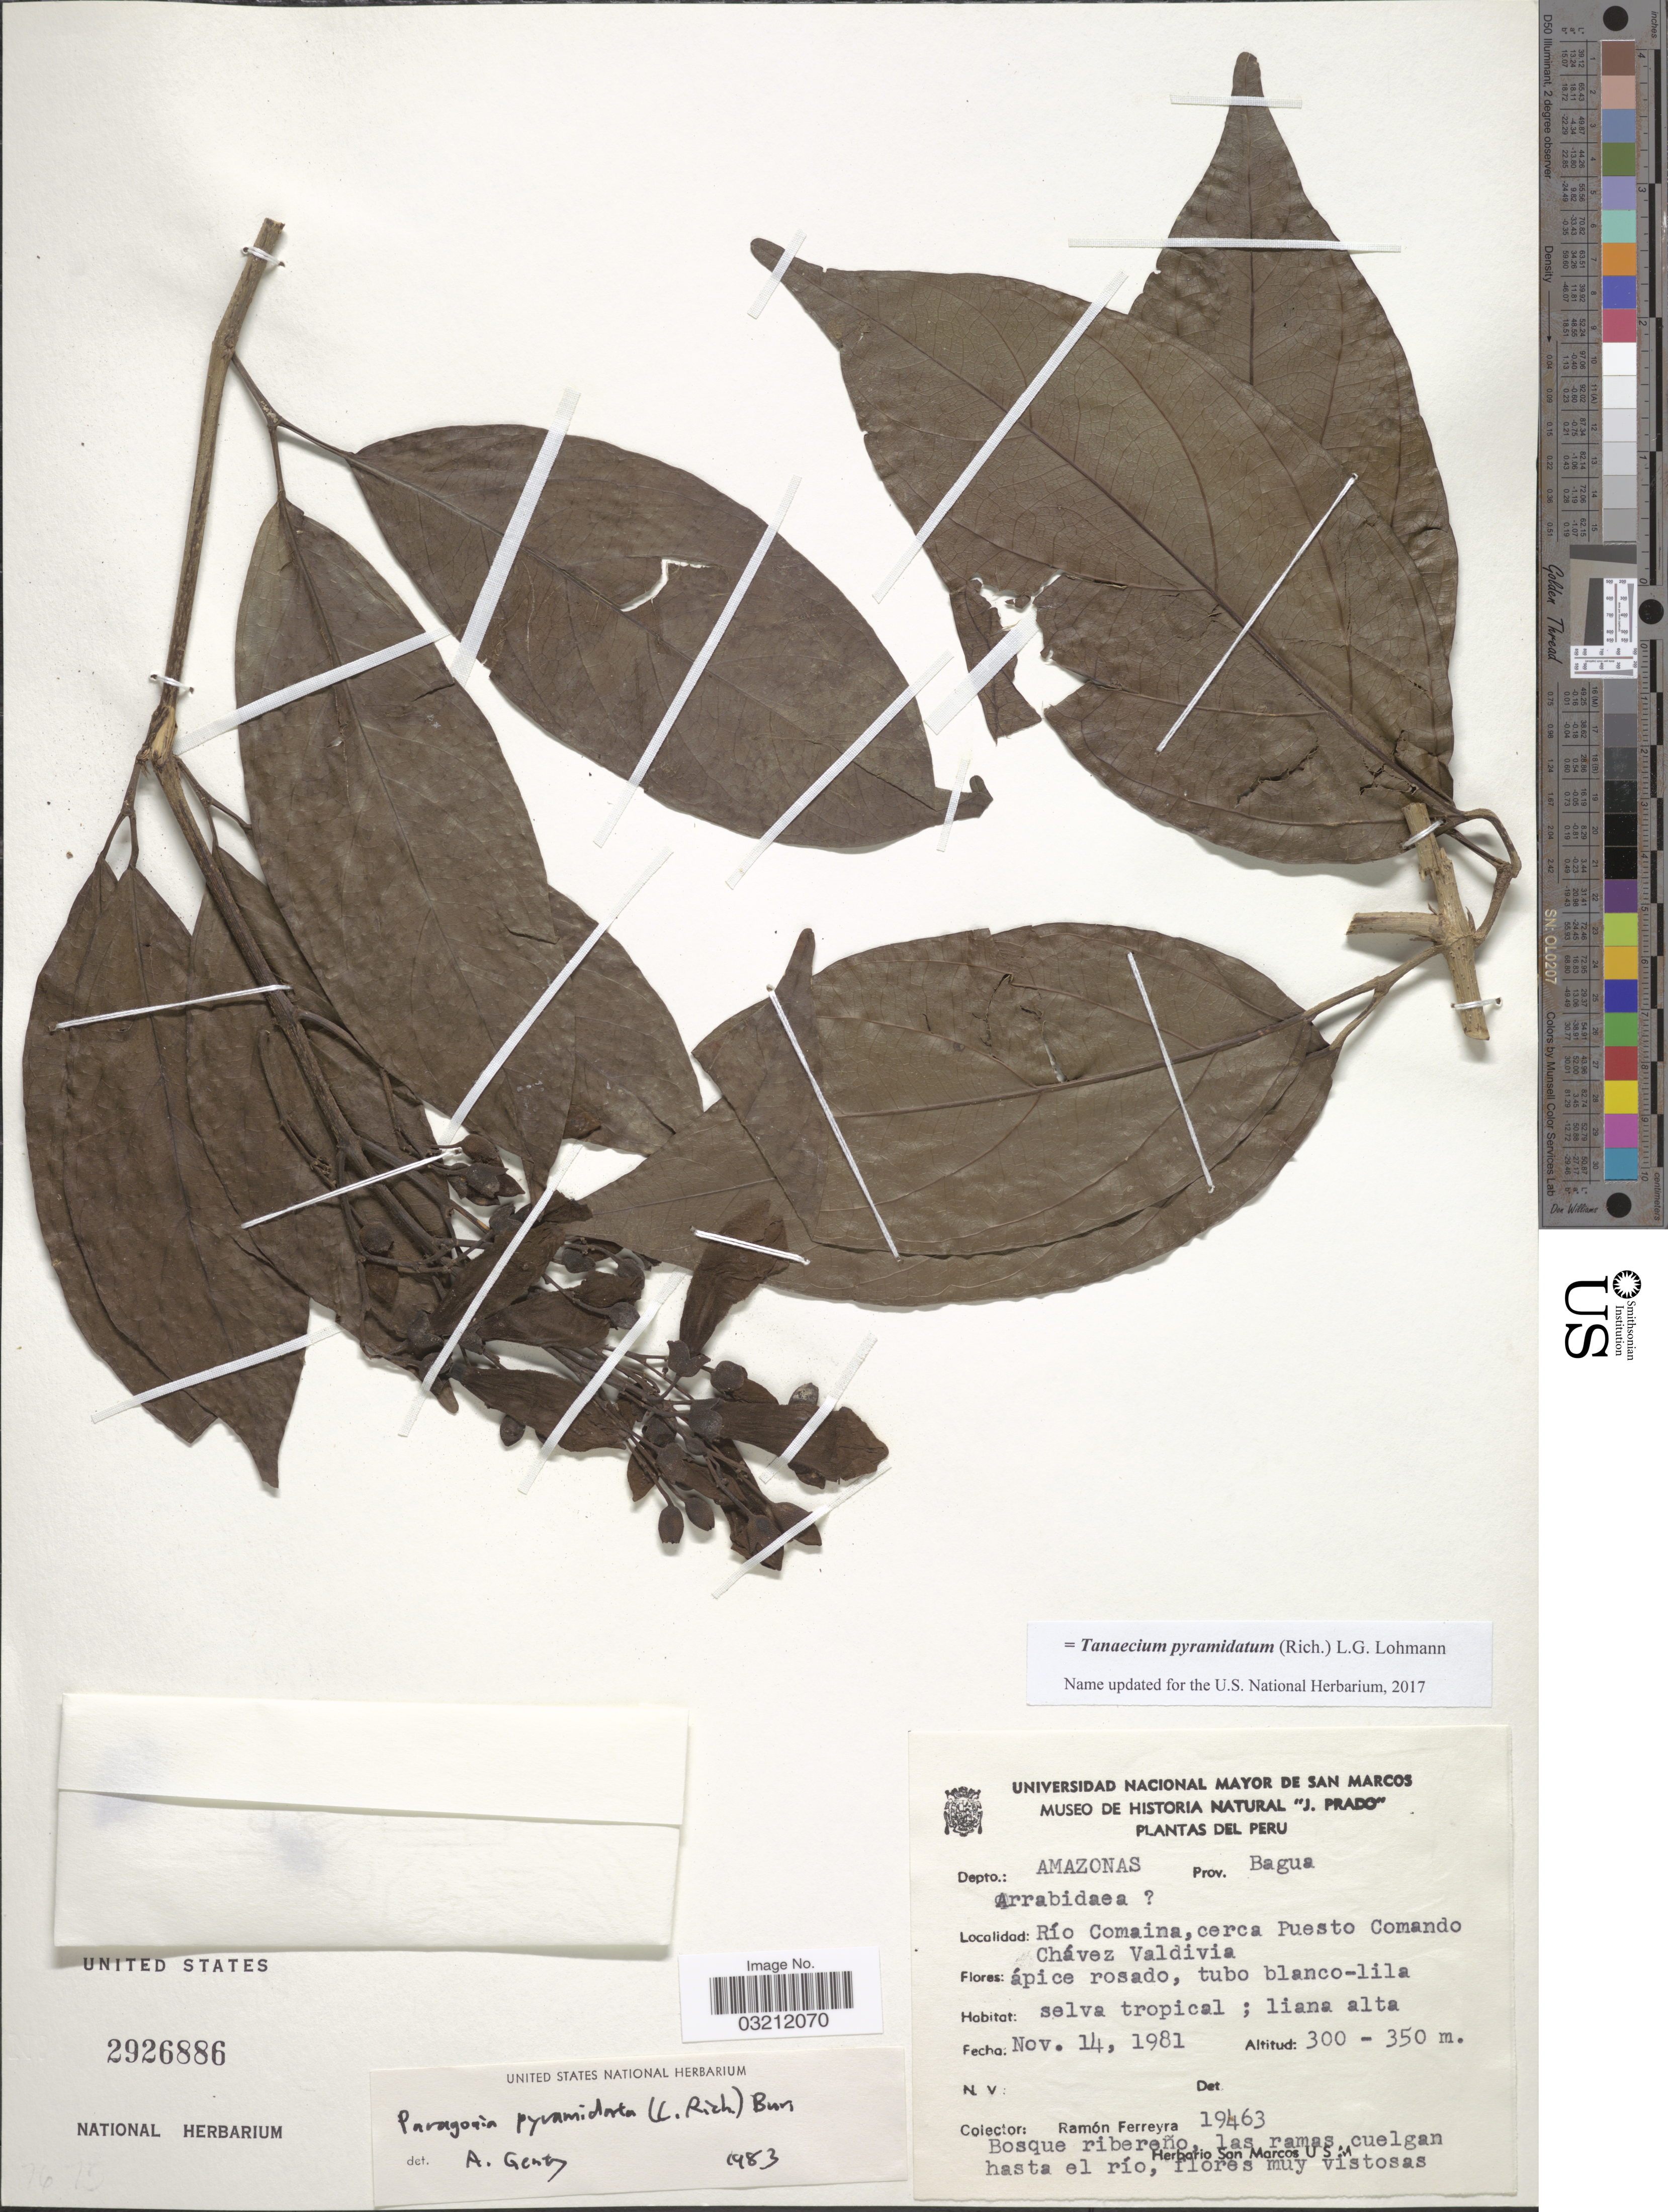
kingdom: Plantae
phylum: Tracheophyta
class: Magnoliopsida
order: Lamiales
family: Bignoniaceae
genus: Tanaecium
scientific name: Tanaecium pyramidatum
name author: (Rich.) L.G. Lohmann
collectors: R. A. Ferreyra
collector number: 19463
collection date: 1981-11-14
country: Peru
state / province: Amazonas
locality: Depto. Amazonas. Prov. Bagua. Río Comaina, cerca Puesto Comando Chávez Valdivia.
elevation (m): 300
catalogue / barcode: US 2926886